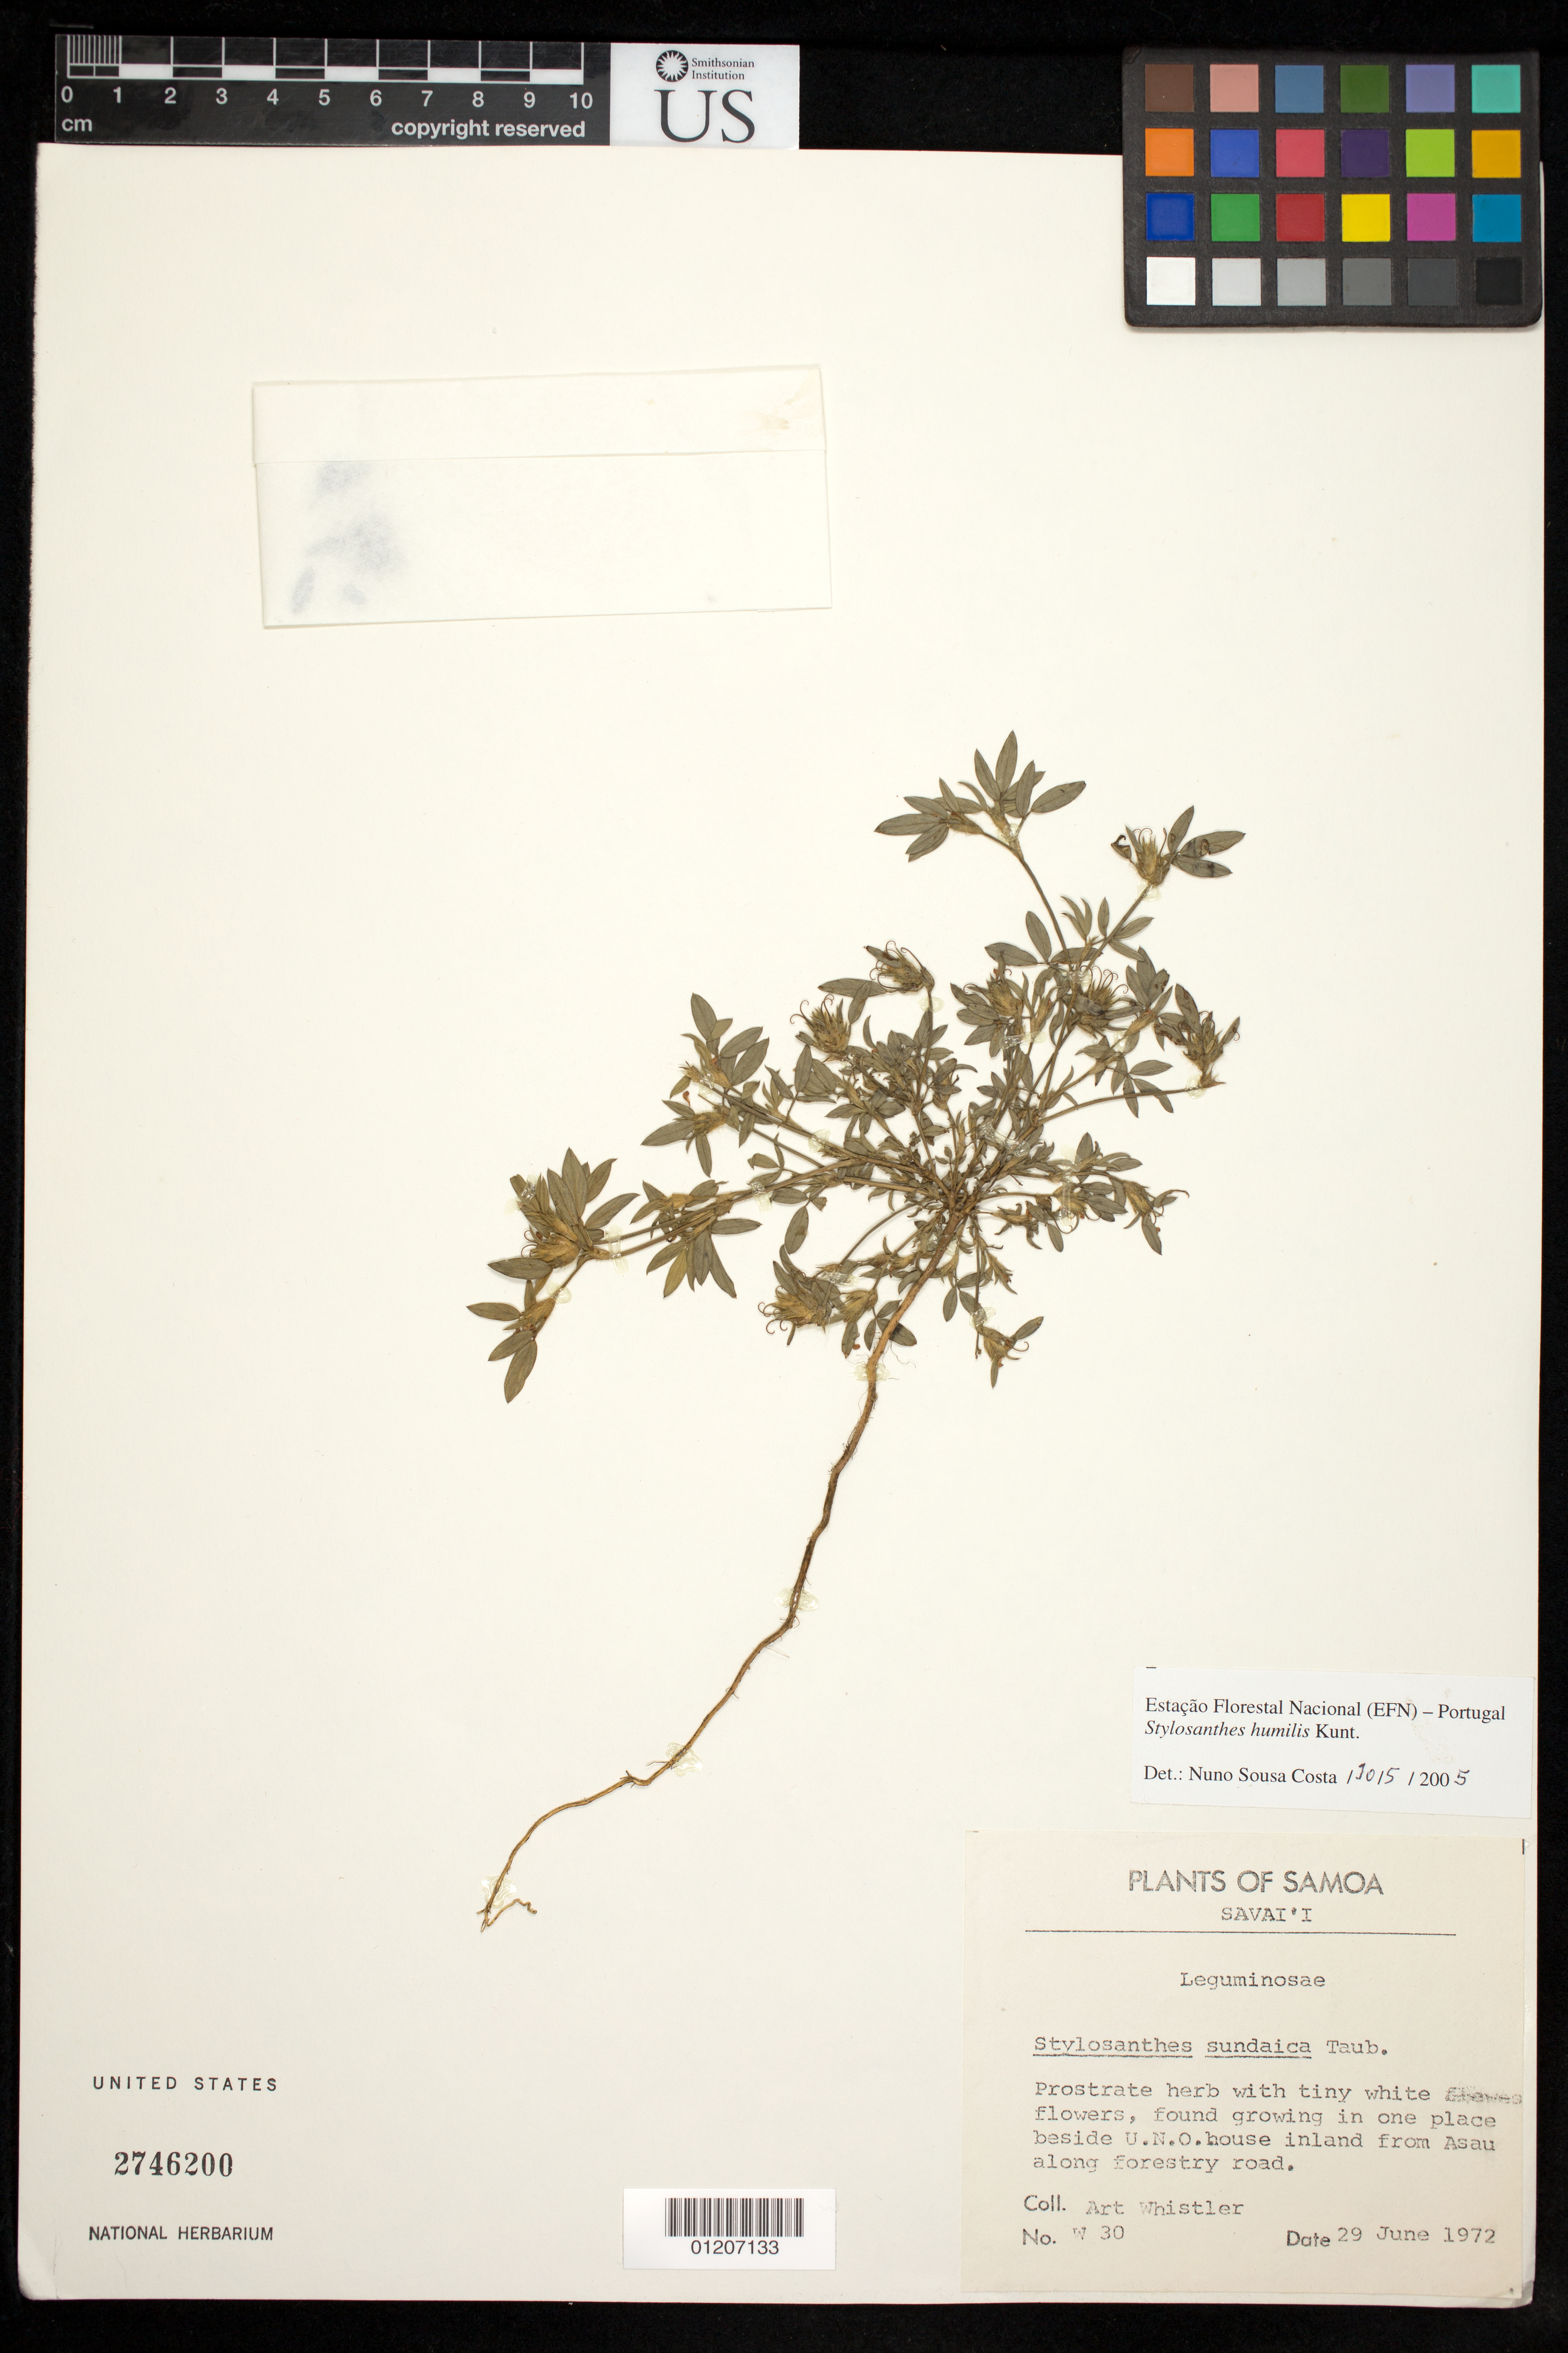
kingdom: Plantae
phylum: Tracheophyta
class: Magnoliopsida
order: Fabales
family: Fabaceae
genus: Stylosanthes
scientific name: Stylosanthes humilis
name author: Kunth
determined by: Sousa Costa, N. M., (EFN)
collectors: A. Whistler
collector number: W 30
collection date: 1972-06-29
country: Samoa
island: Savai'i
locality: In one place beside U.N.O house inland from Asau foresty road.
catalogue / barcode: US 2746200